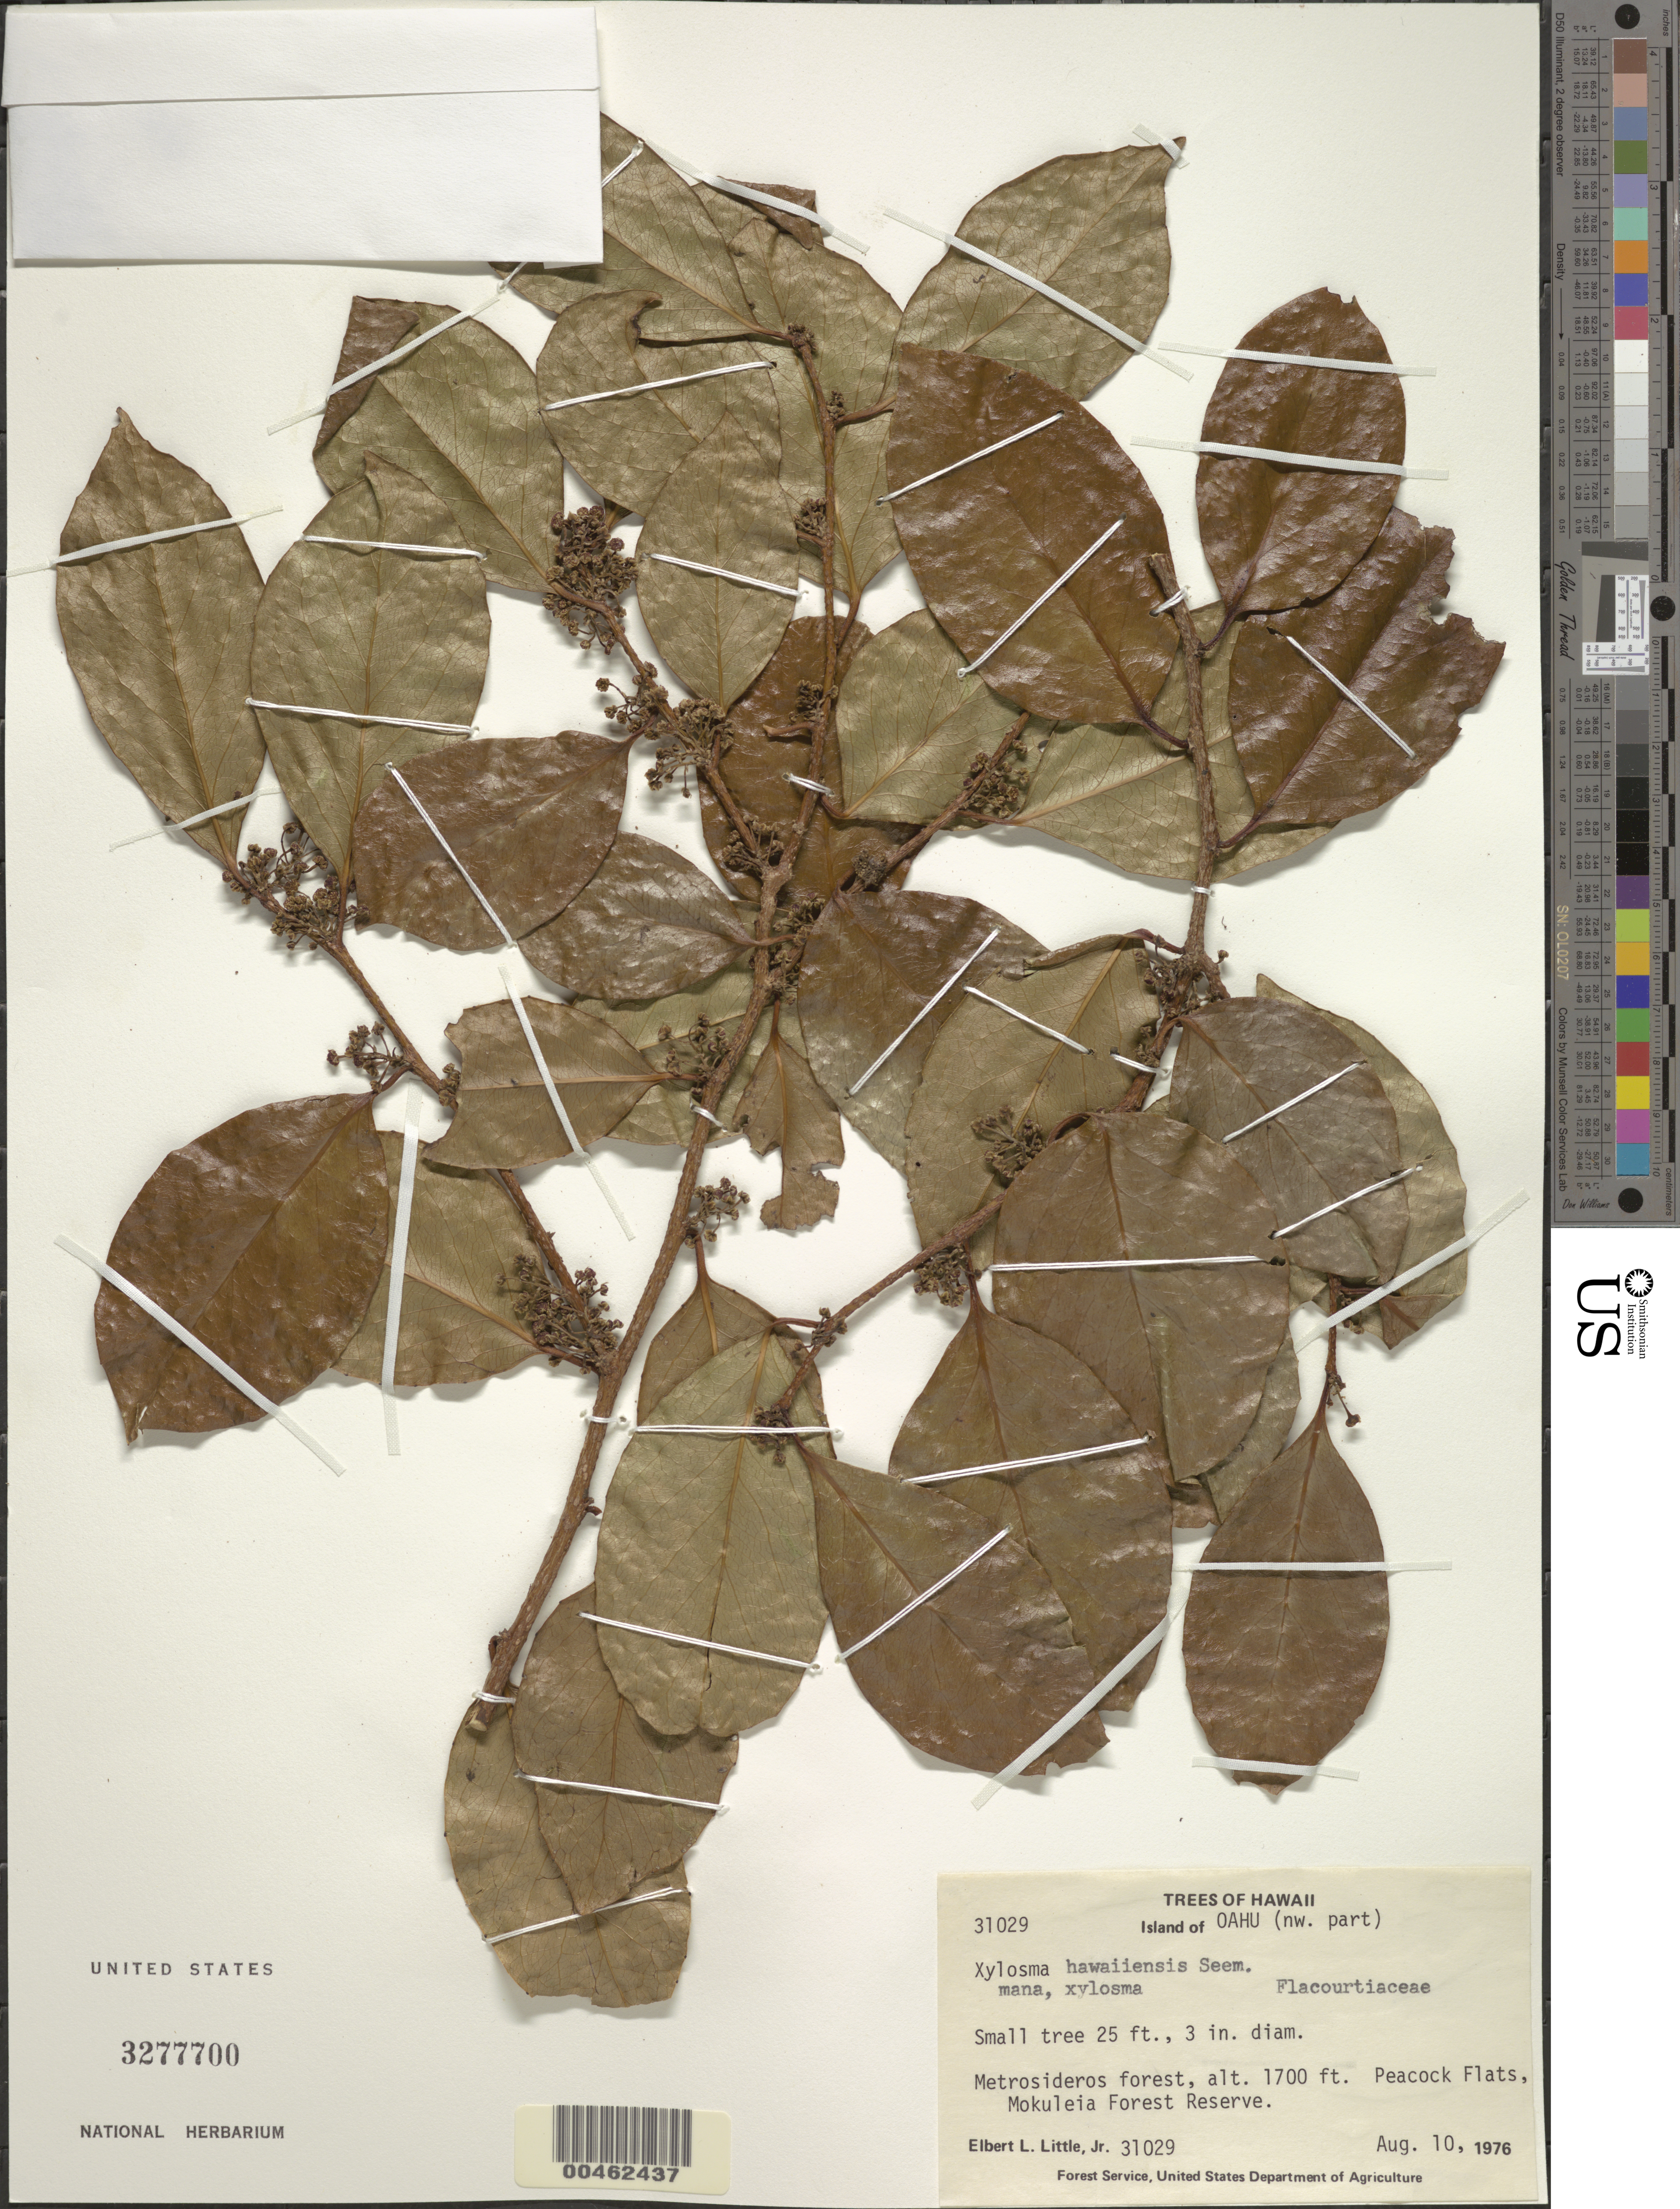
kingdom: Plantae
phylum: Tracheophyta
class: Magnoliopsida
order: Malpighiales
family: Salicaceae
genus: Xylosma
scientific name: Xylosma hawaiensis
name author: Seem.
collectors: E. L. Little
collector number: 31029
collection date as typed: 10 Aug 1976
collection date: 1976-08-10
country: United States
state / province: Hawaii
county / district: Honolulu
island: Oahu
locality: NW part of Oahu, Peacock Flats, Mokuleia Forest Reserve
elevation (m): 518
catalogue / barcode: US 3277700